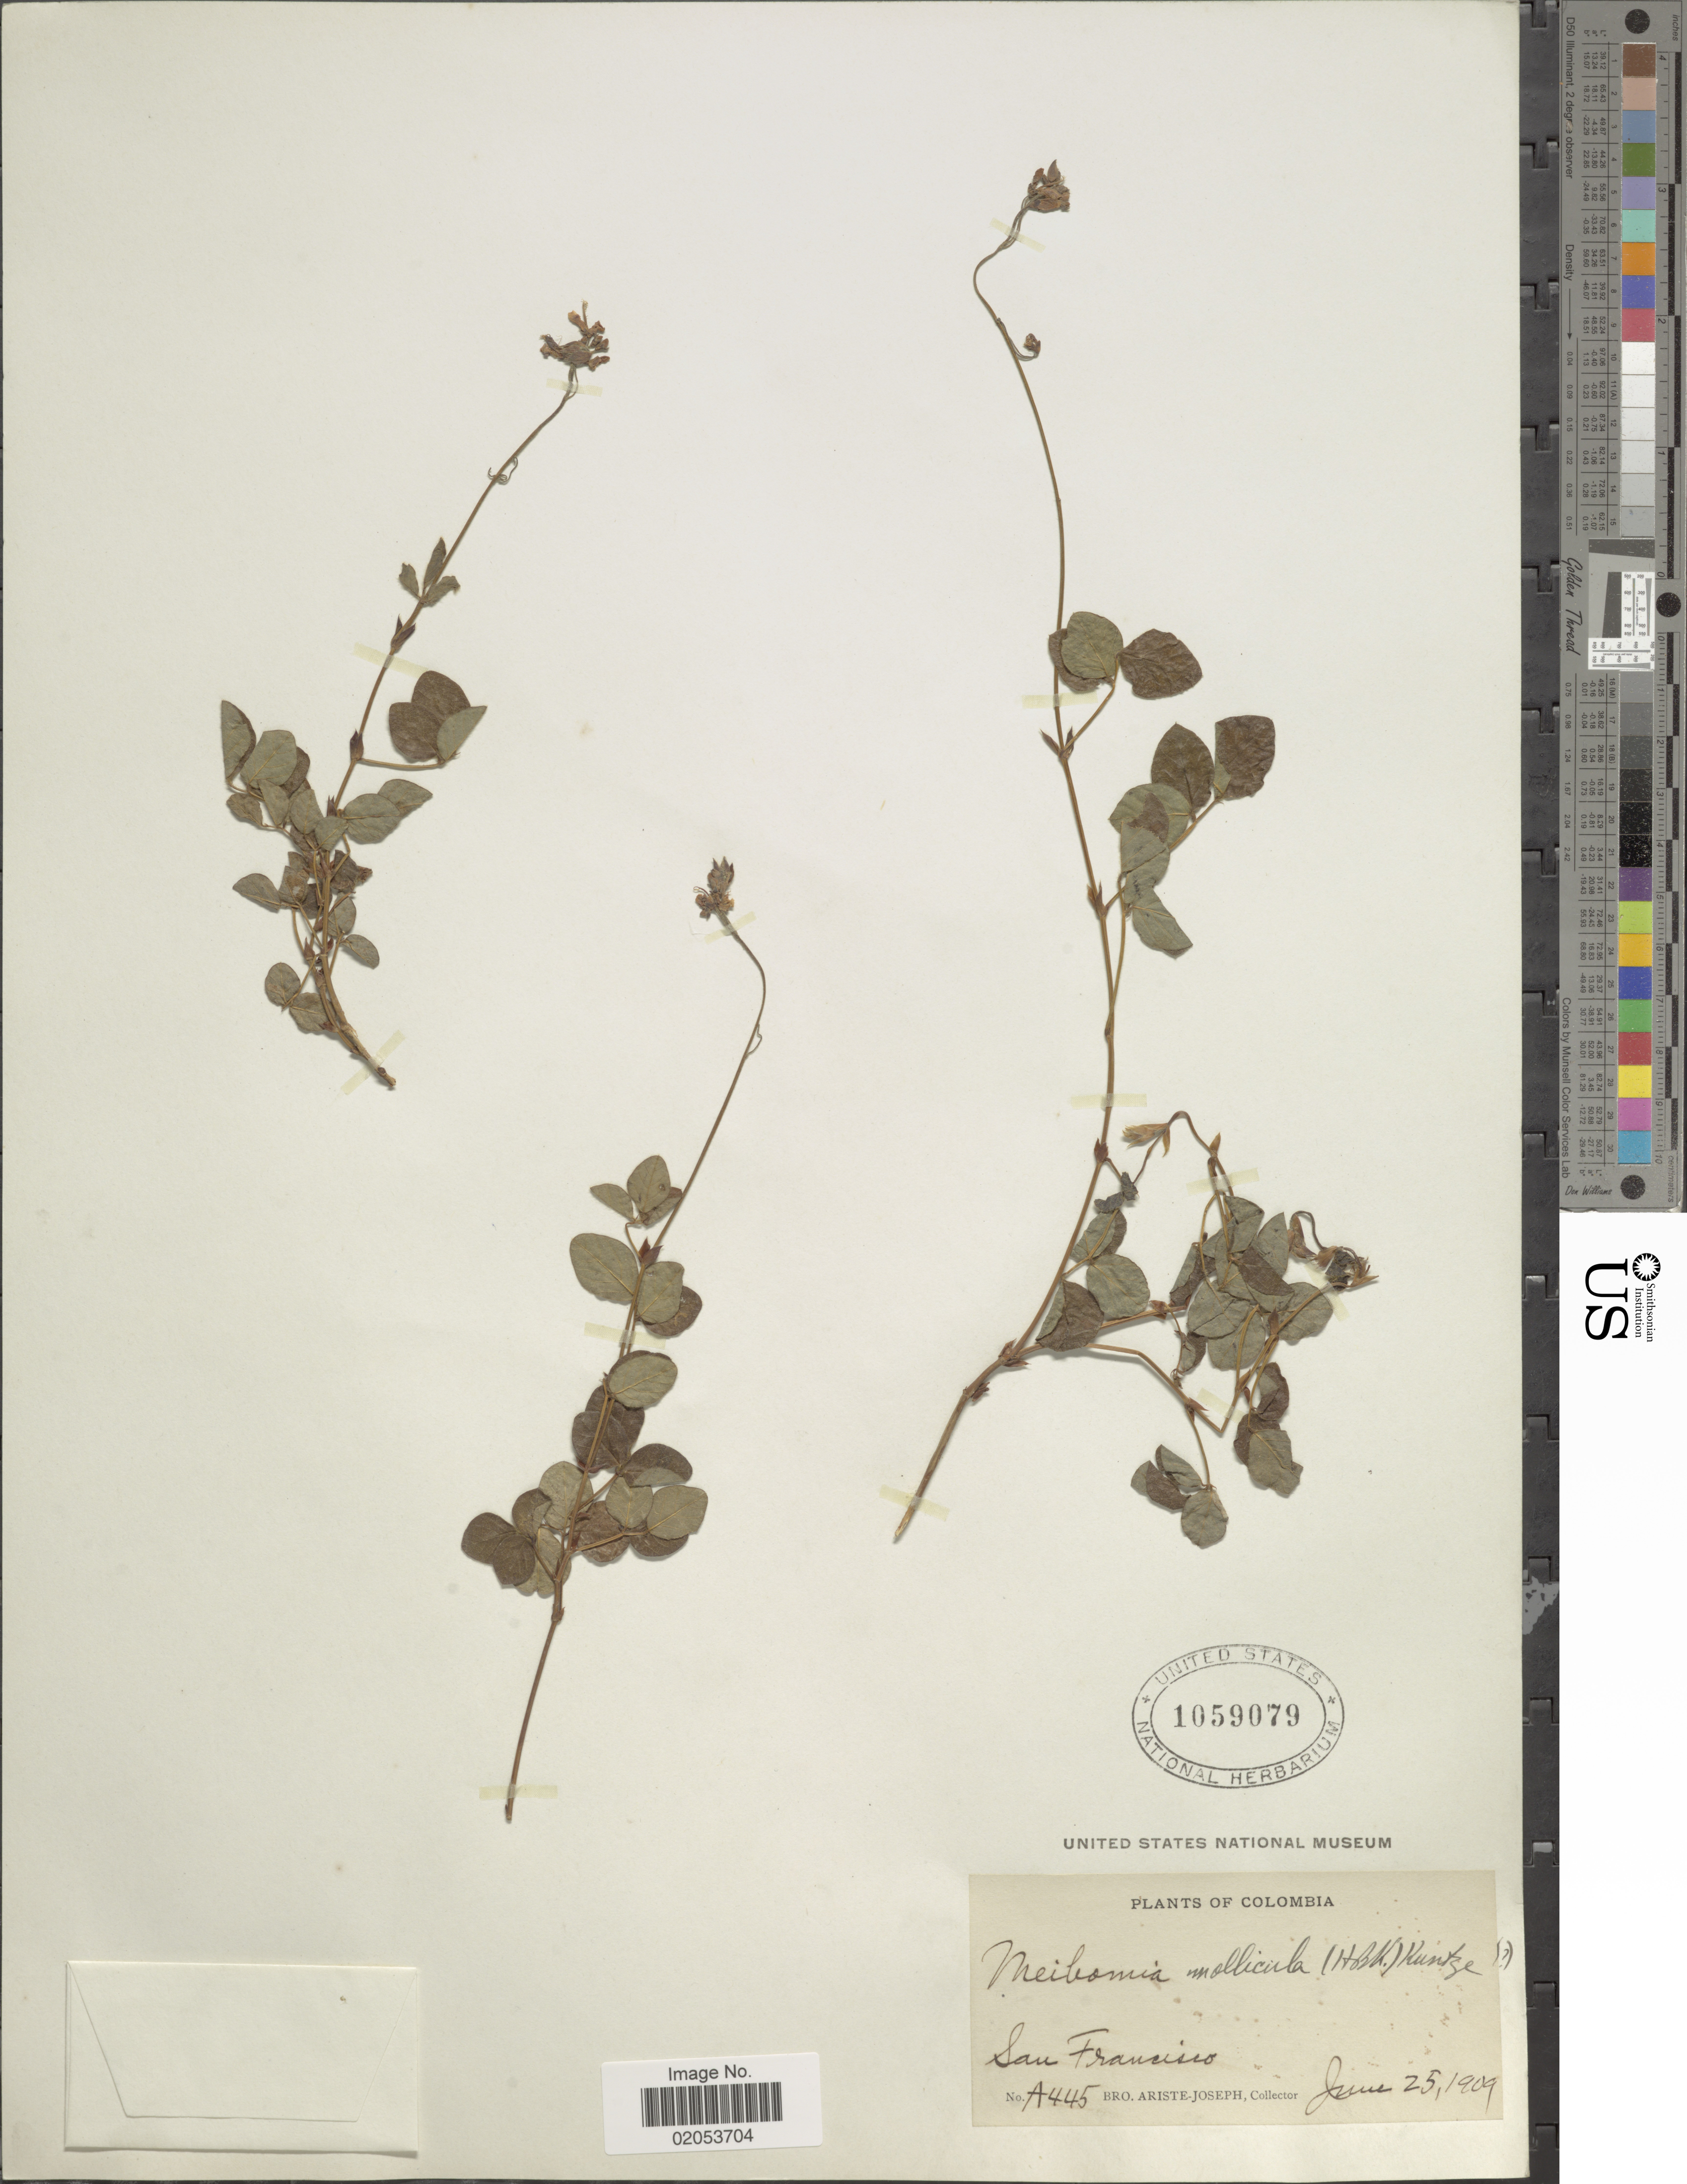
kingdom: Plantae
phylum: Tracheophyta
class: Magnoliopsida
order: Fabales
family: Fabaceae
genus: Desmodium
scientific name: Desmodium molliculum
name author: (Kunth) DC.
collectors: Bro. Ariste-Joseph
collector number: A445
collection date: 1909-06-25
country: Colombia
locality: San Francisco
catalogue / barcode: US 1059079